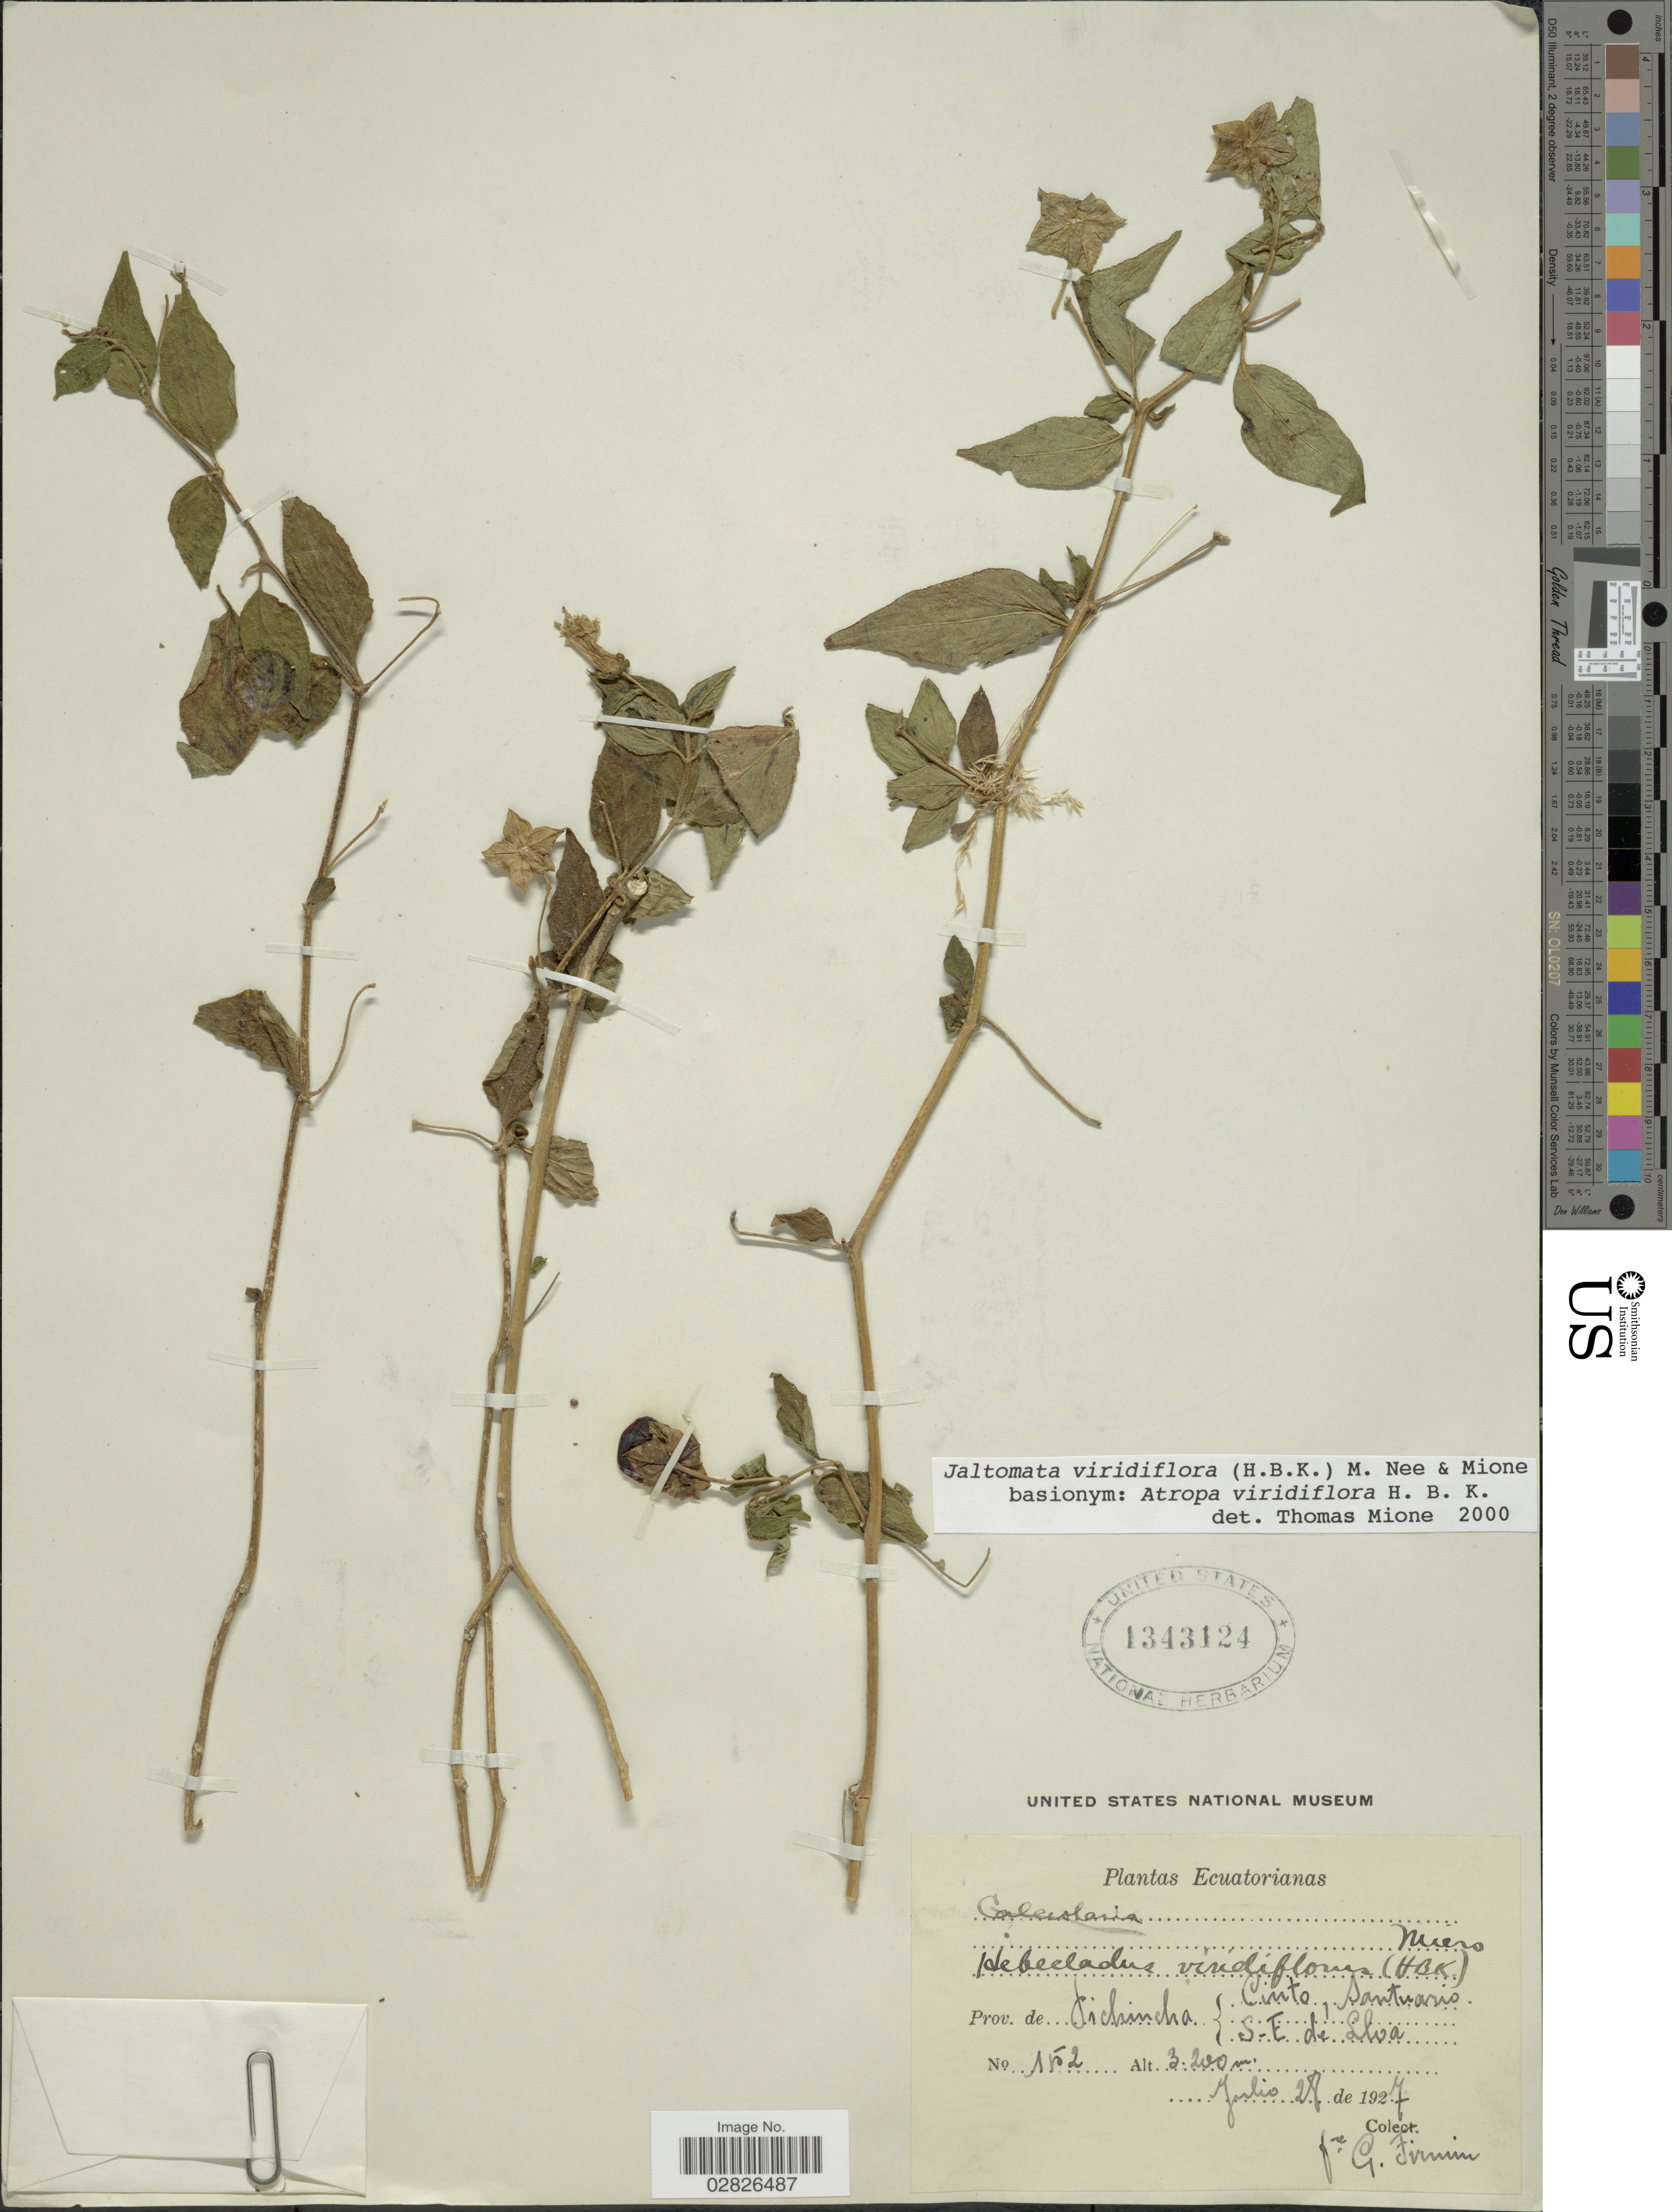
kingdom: Plantae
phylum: Tracheophyta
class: Magnoliopsida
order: Solanales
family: Solanaceae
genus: Jaltomata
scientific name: Jaltomata virdiflora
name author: (Kunth) M. Nee & Mione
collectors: F. Firmin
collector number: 152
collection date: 1927-07-28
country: Ecuador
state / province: Pichincha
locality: Cinto, Santuario, S.E. de Lloa.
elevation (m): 3200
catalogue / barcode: US 1343124